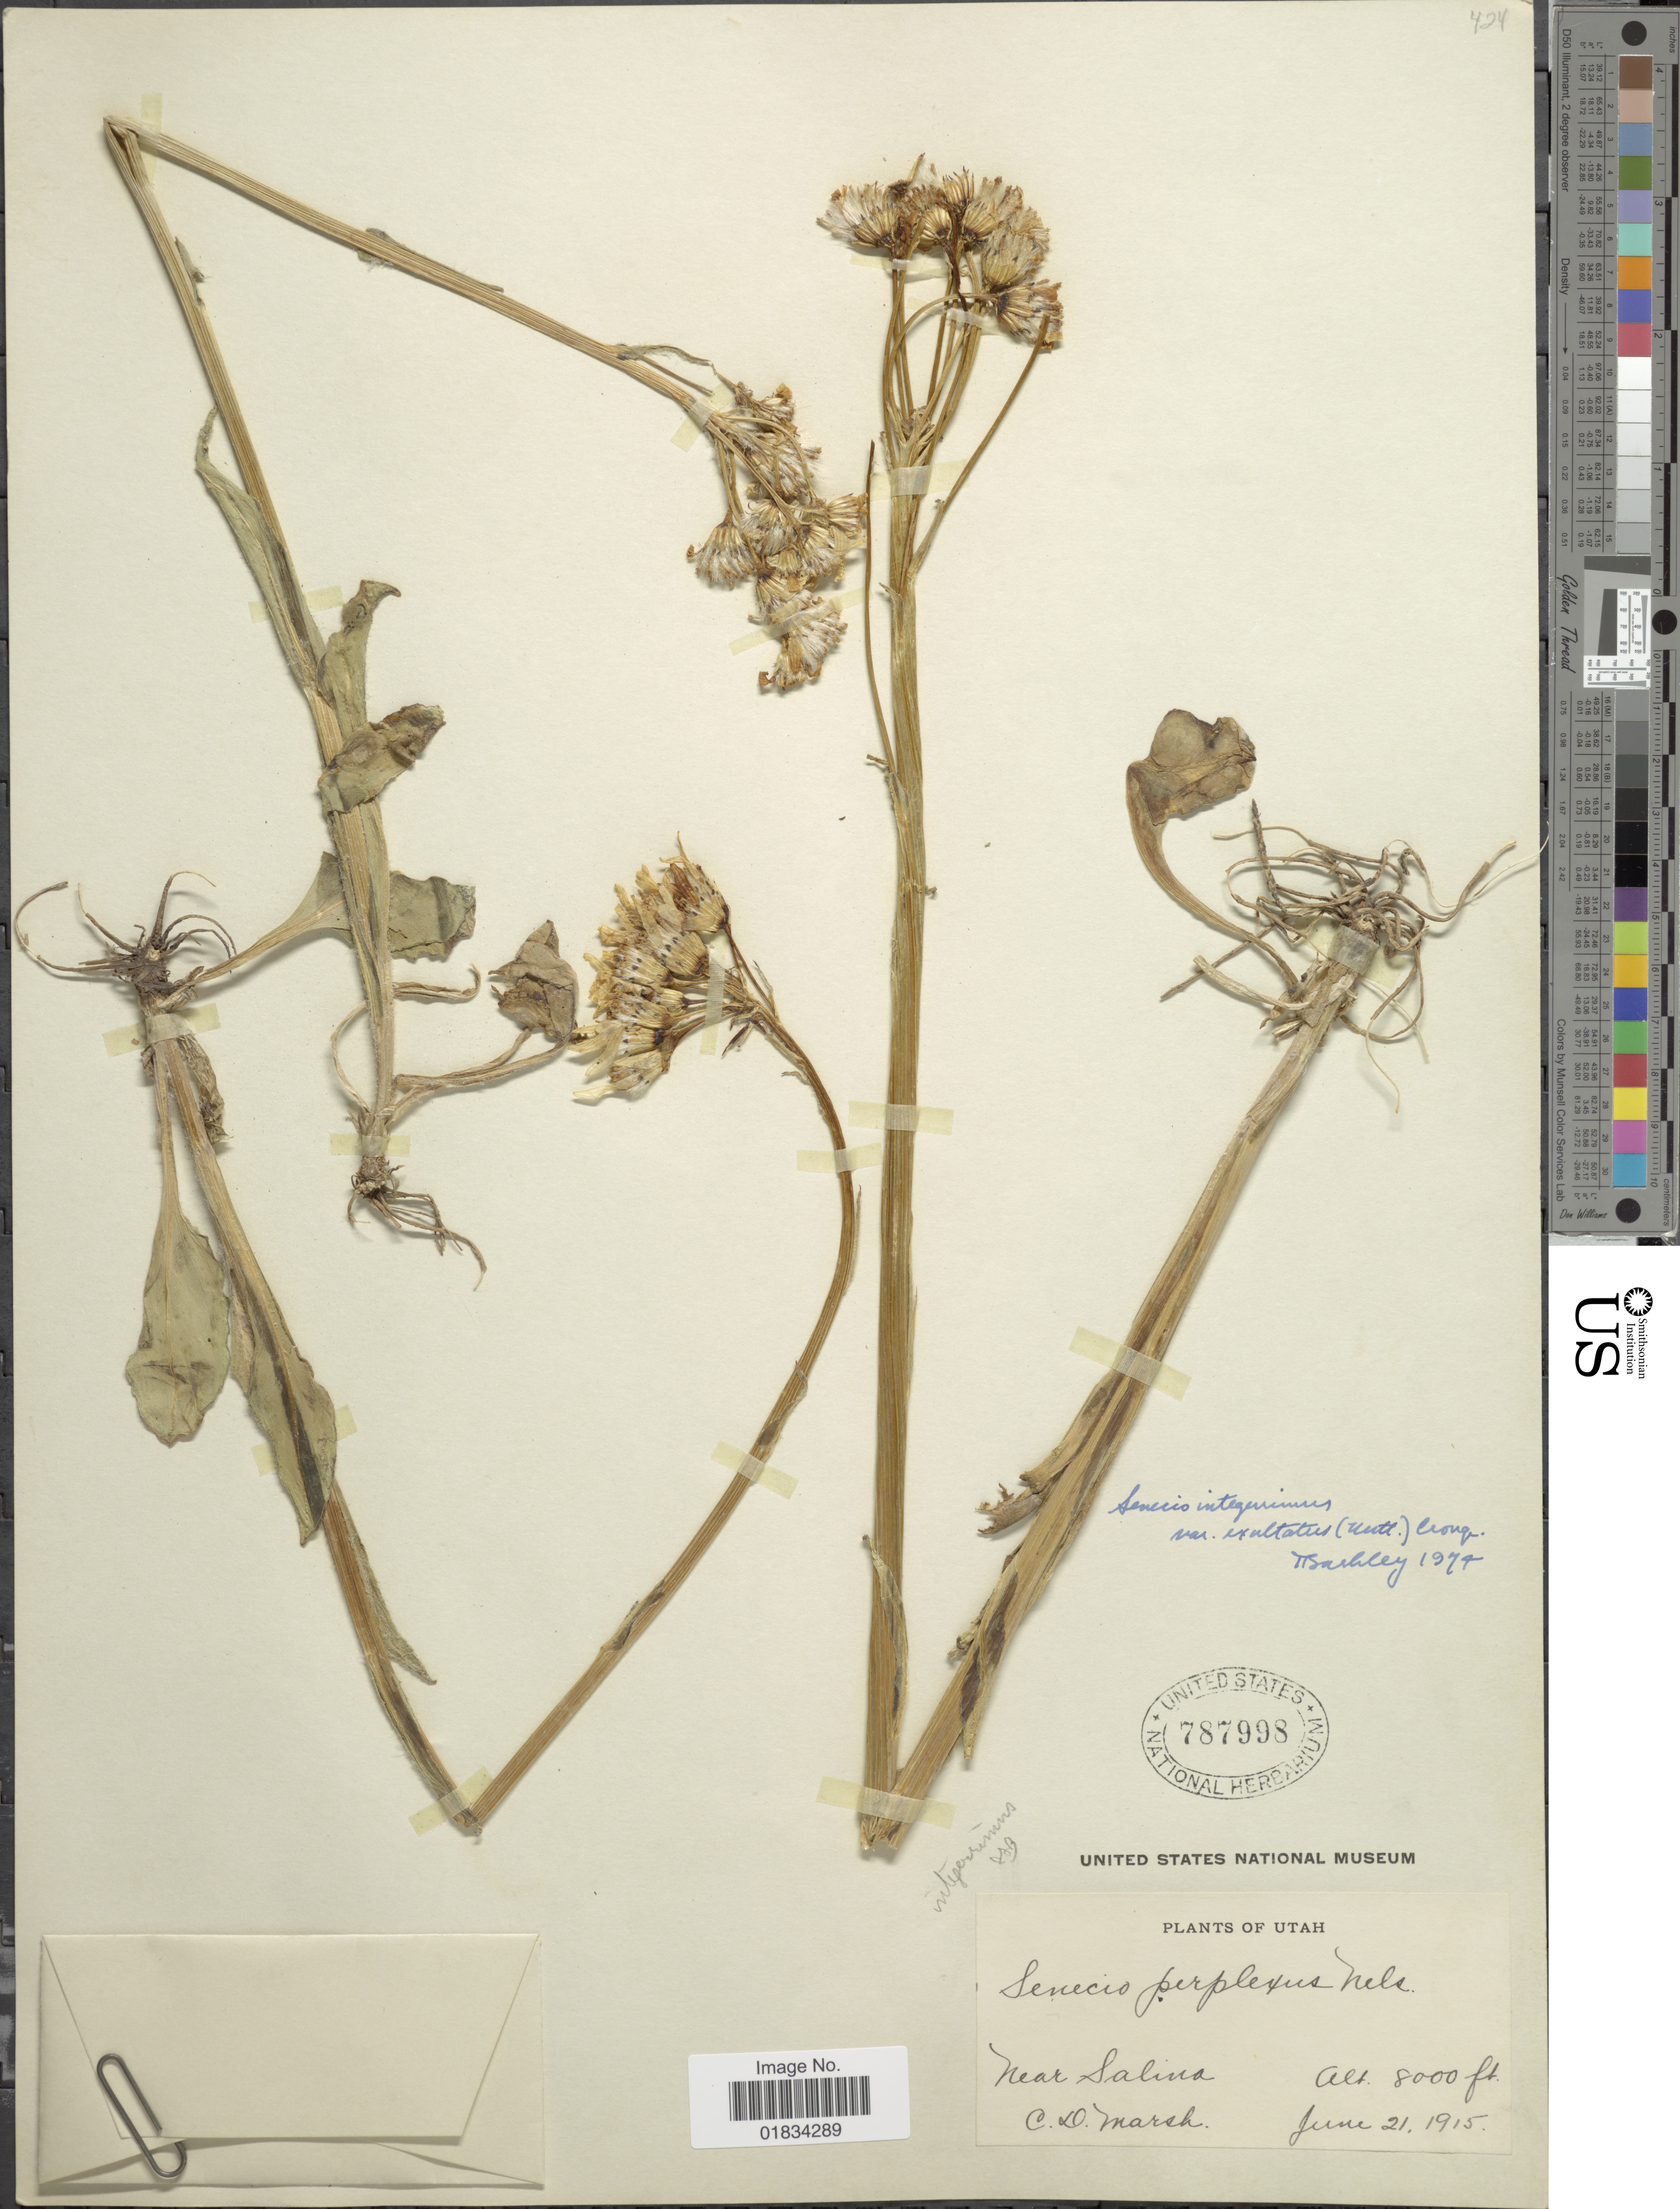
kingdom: Plantae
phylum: Tracheophyta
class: Magnoliopsida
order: Asterales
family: Asteraceae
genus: Senecio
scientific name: Senecio integerrimus var. exaltatus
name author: (Nutt.) Cronq.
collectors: C. D. Marsh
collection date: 1915-06-21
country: United States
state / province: Utah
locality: Near Salina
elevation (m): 2438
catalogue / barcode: US 787998